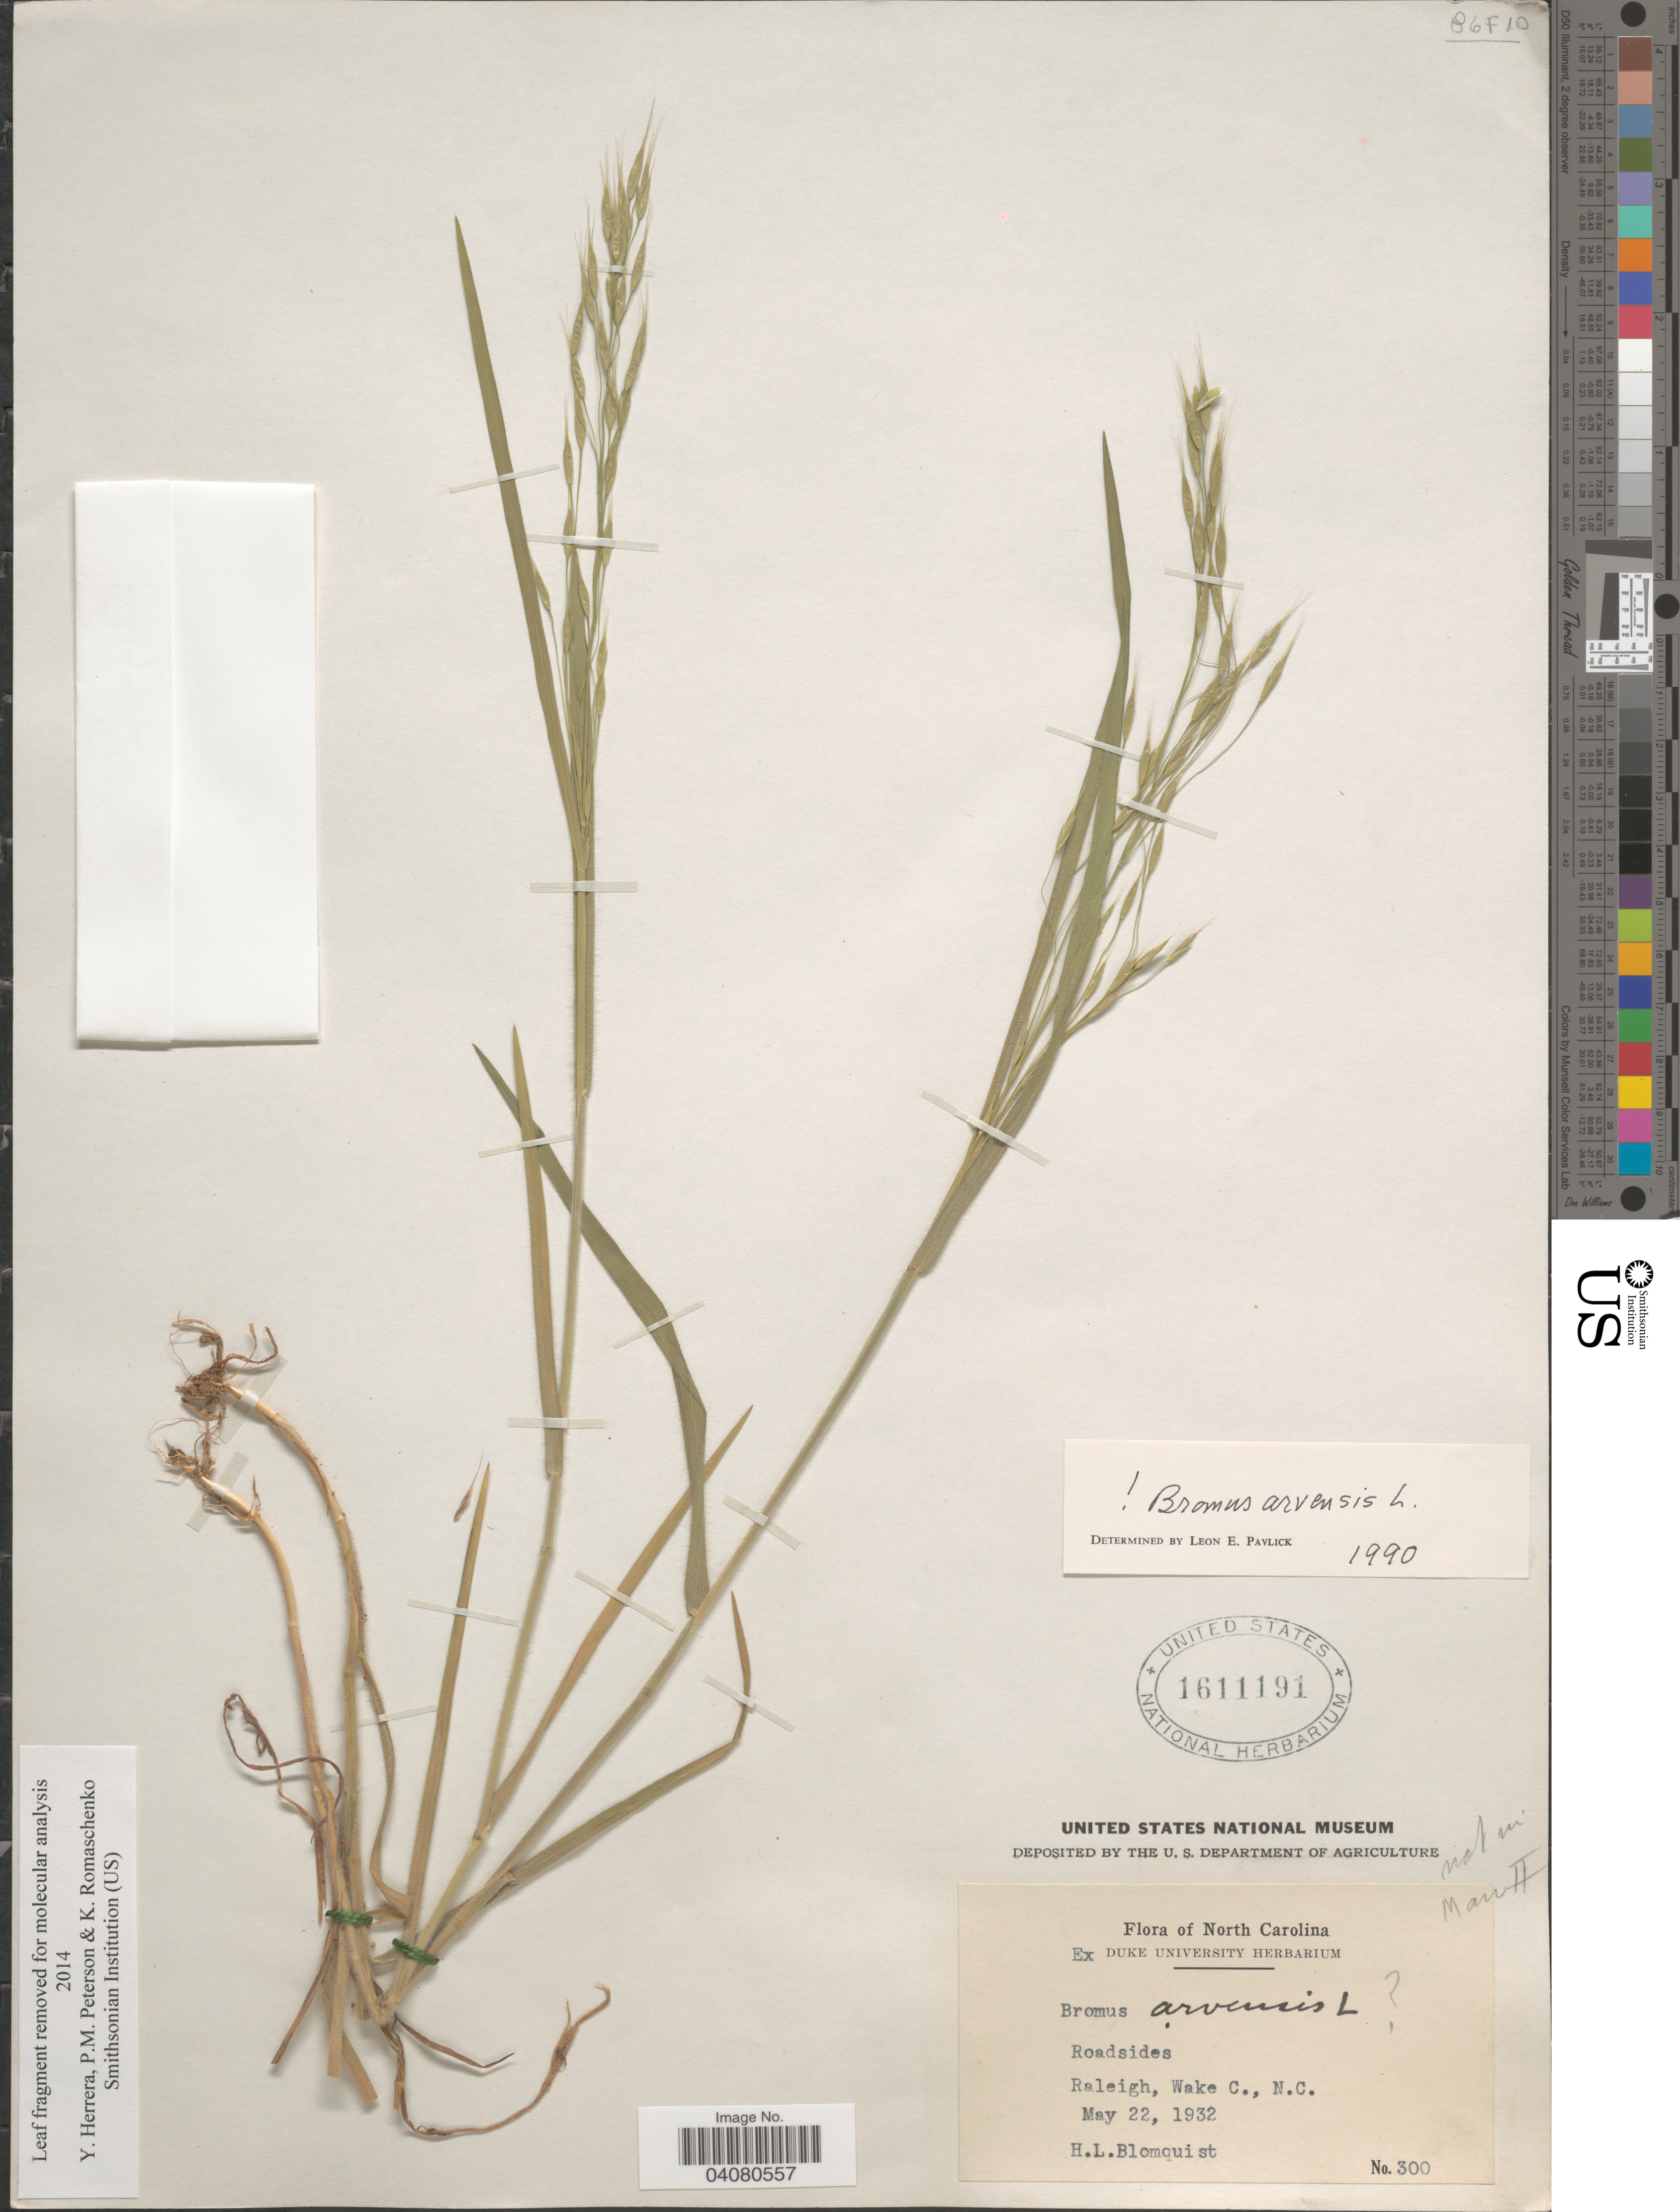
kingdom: Plantae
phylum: Tracheophyta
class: Liliopsida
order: Poales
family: Poaceae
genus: Bromus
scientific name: Bromus arvensis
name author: L.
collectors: H. Blomquist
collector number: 300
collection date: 1932-05-22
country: United States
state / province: North Carolina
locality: Roadsides. Raleigh, Wake C.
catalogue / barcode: US 1611191